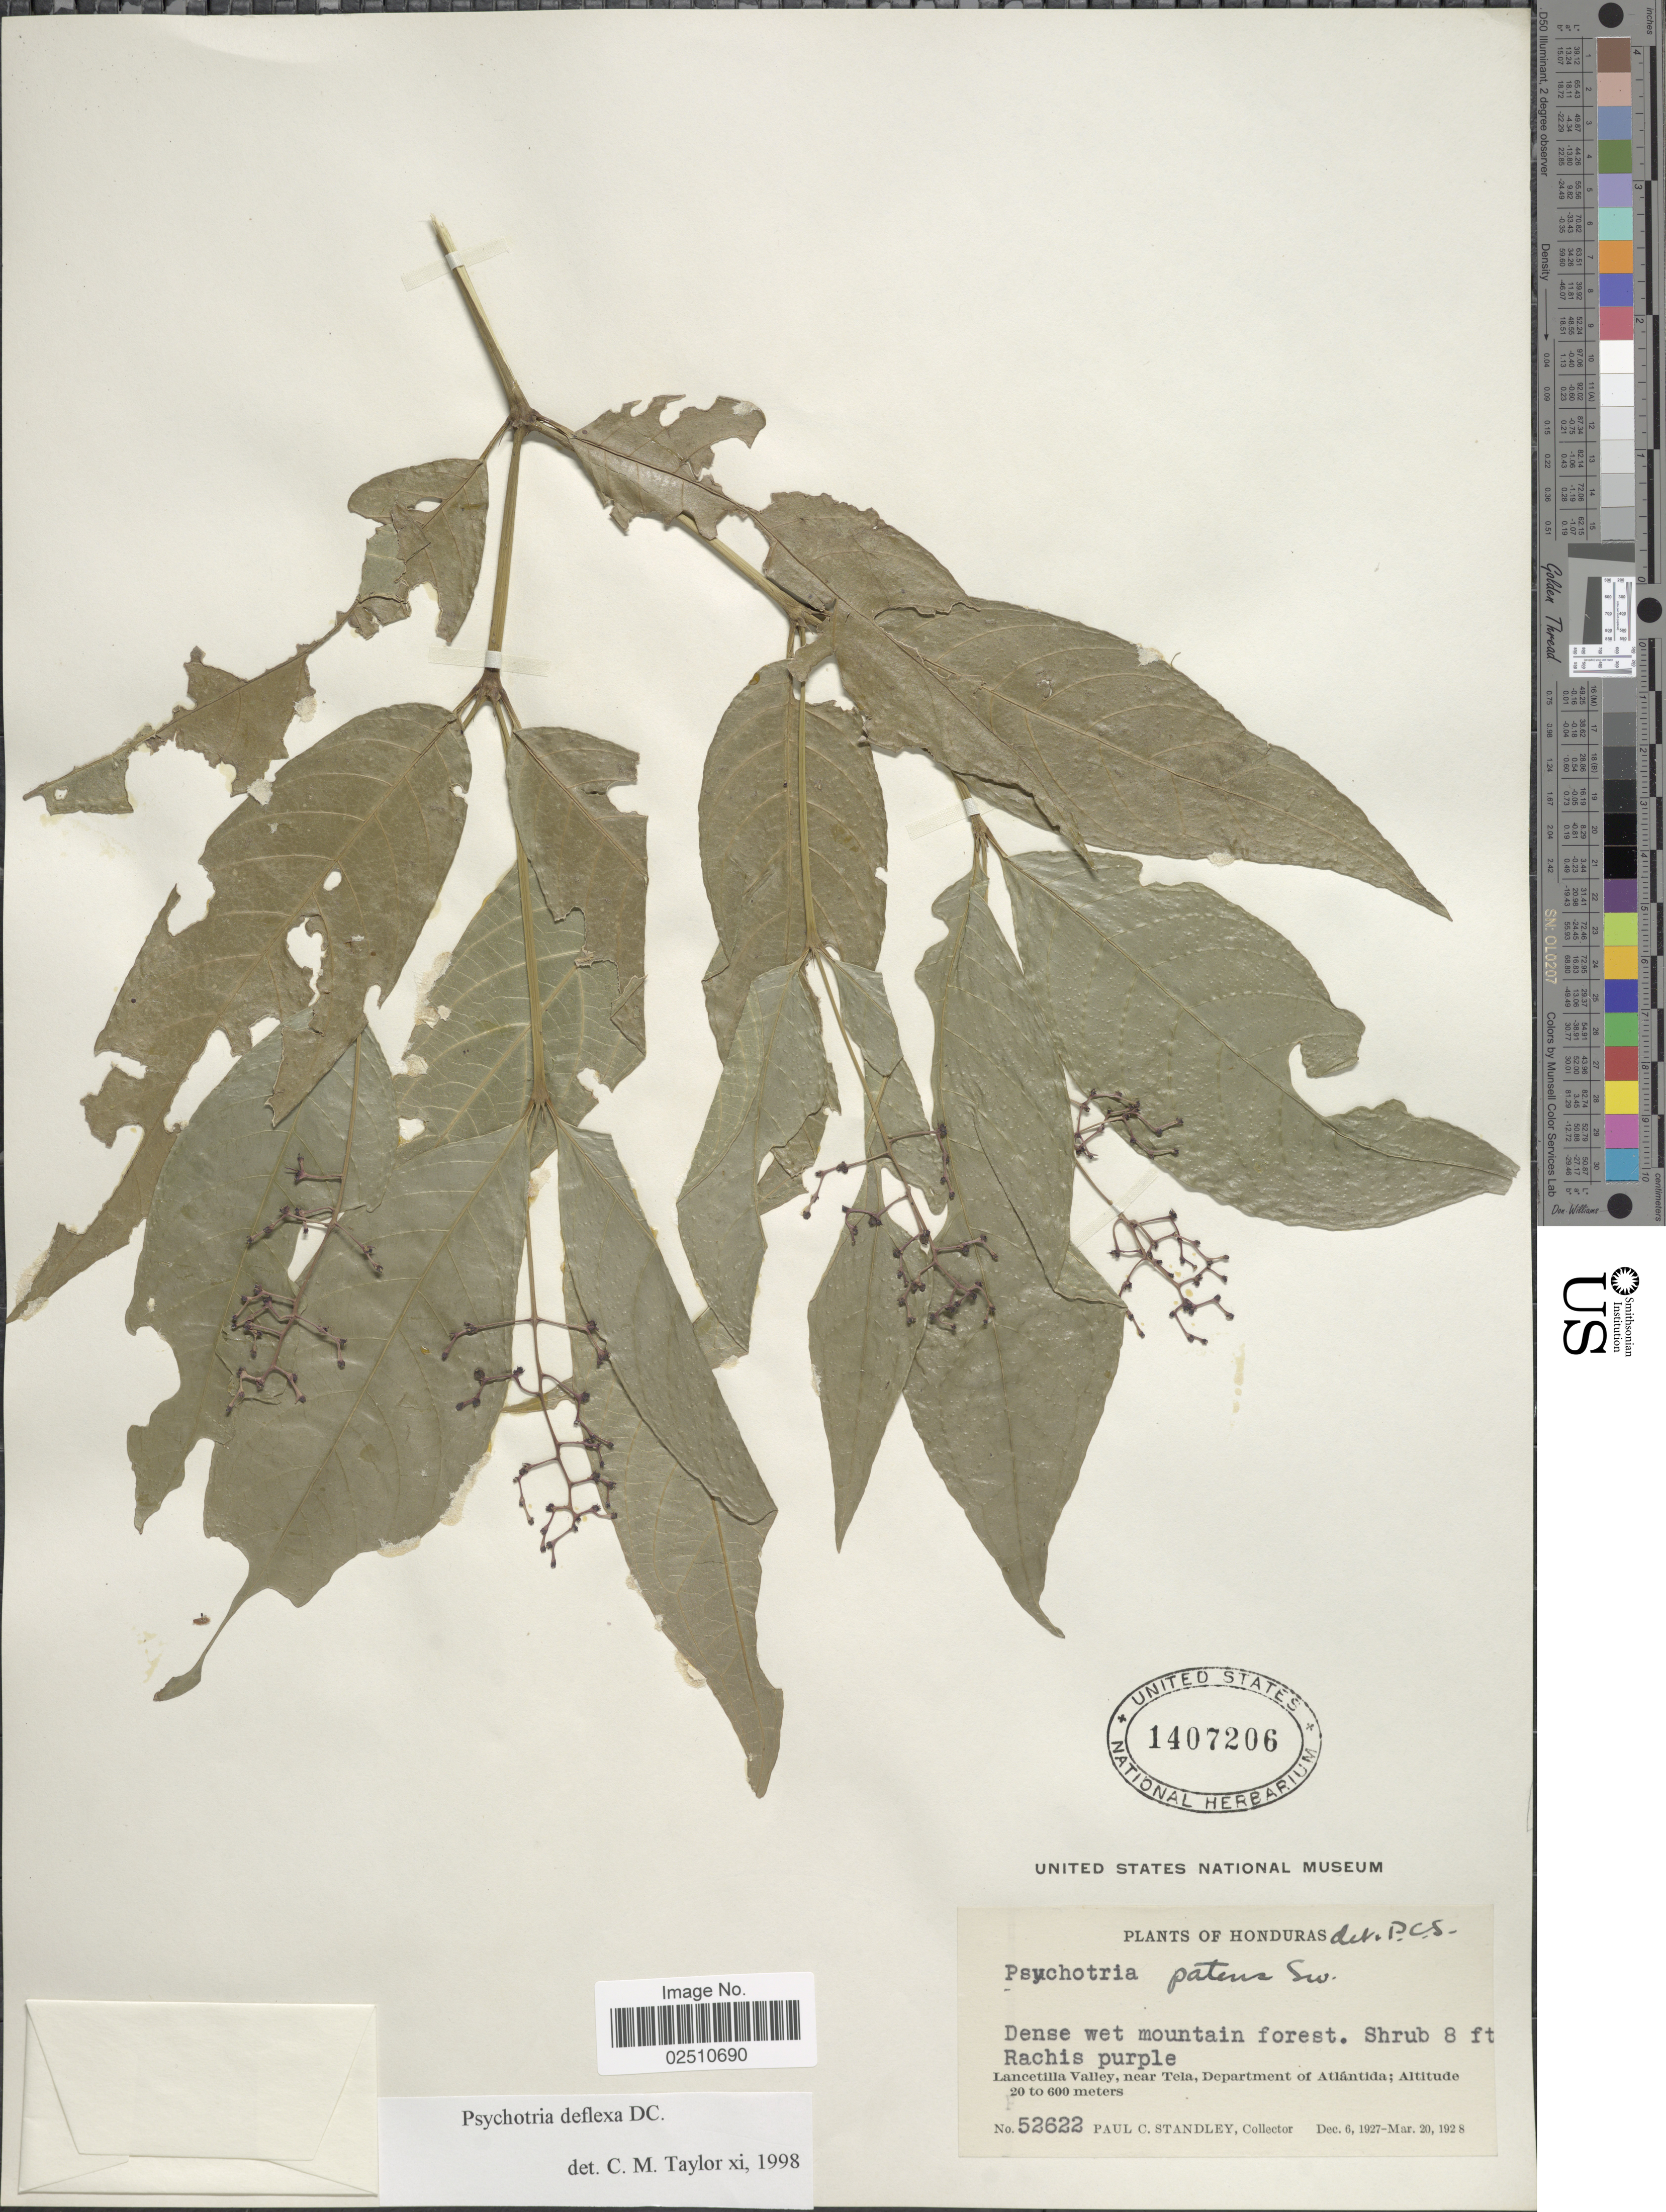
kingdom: Plantae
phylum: Tracheophyta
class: Magnoliopsida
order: Gentianales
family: Rubiaceae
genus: Psychotria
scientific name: Psychotria deflexa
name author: DC.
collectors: P. C. Standley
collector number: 52622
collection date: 1927-12-06/1928-03-20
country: Honduras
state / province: Atlántida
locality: Lancetilla Valley, near Tela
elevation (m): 20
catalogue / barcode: US 1407206